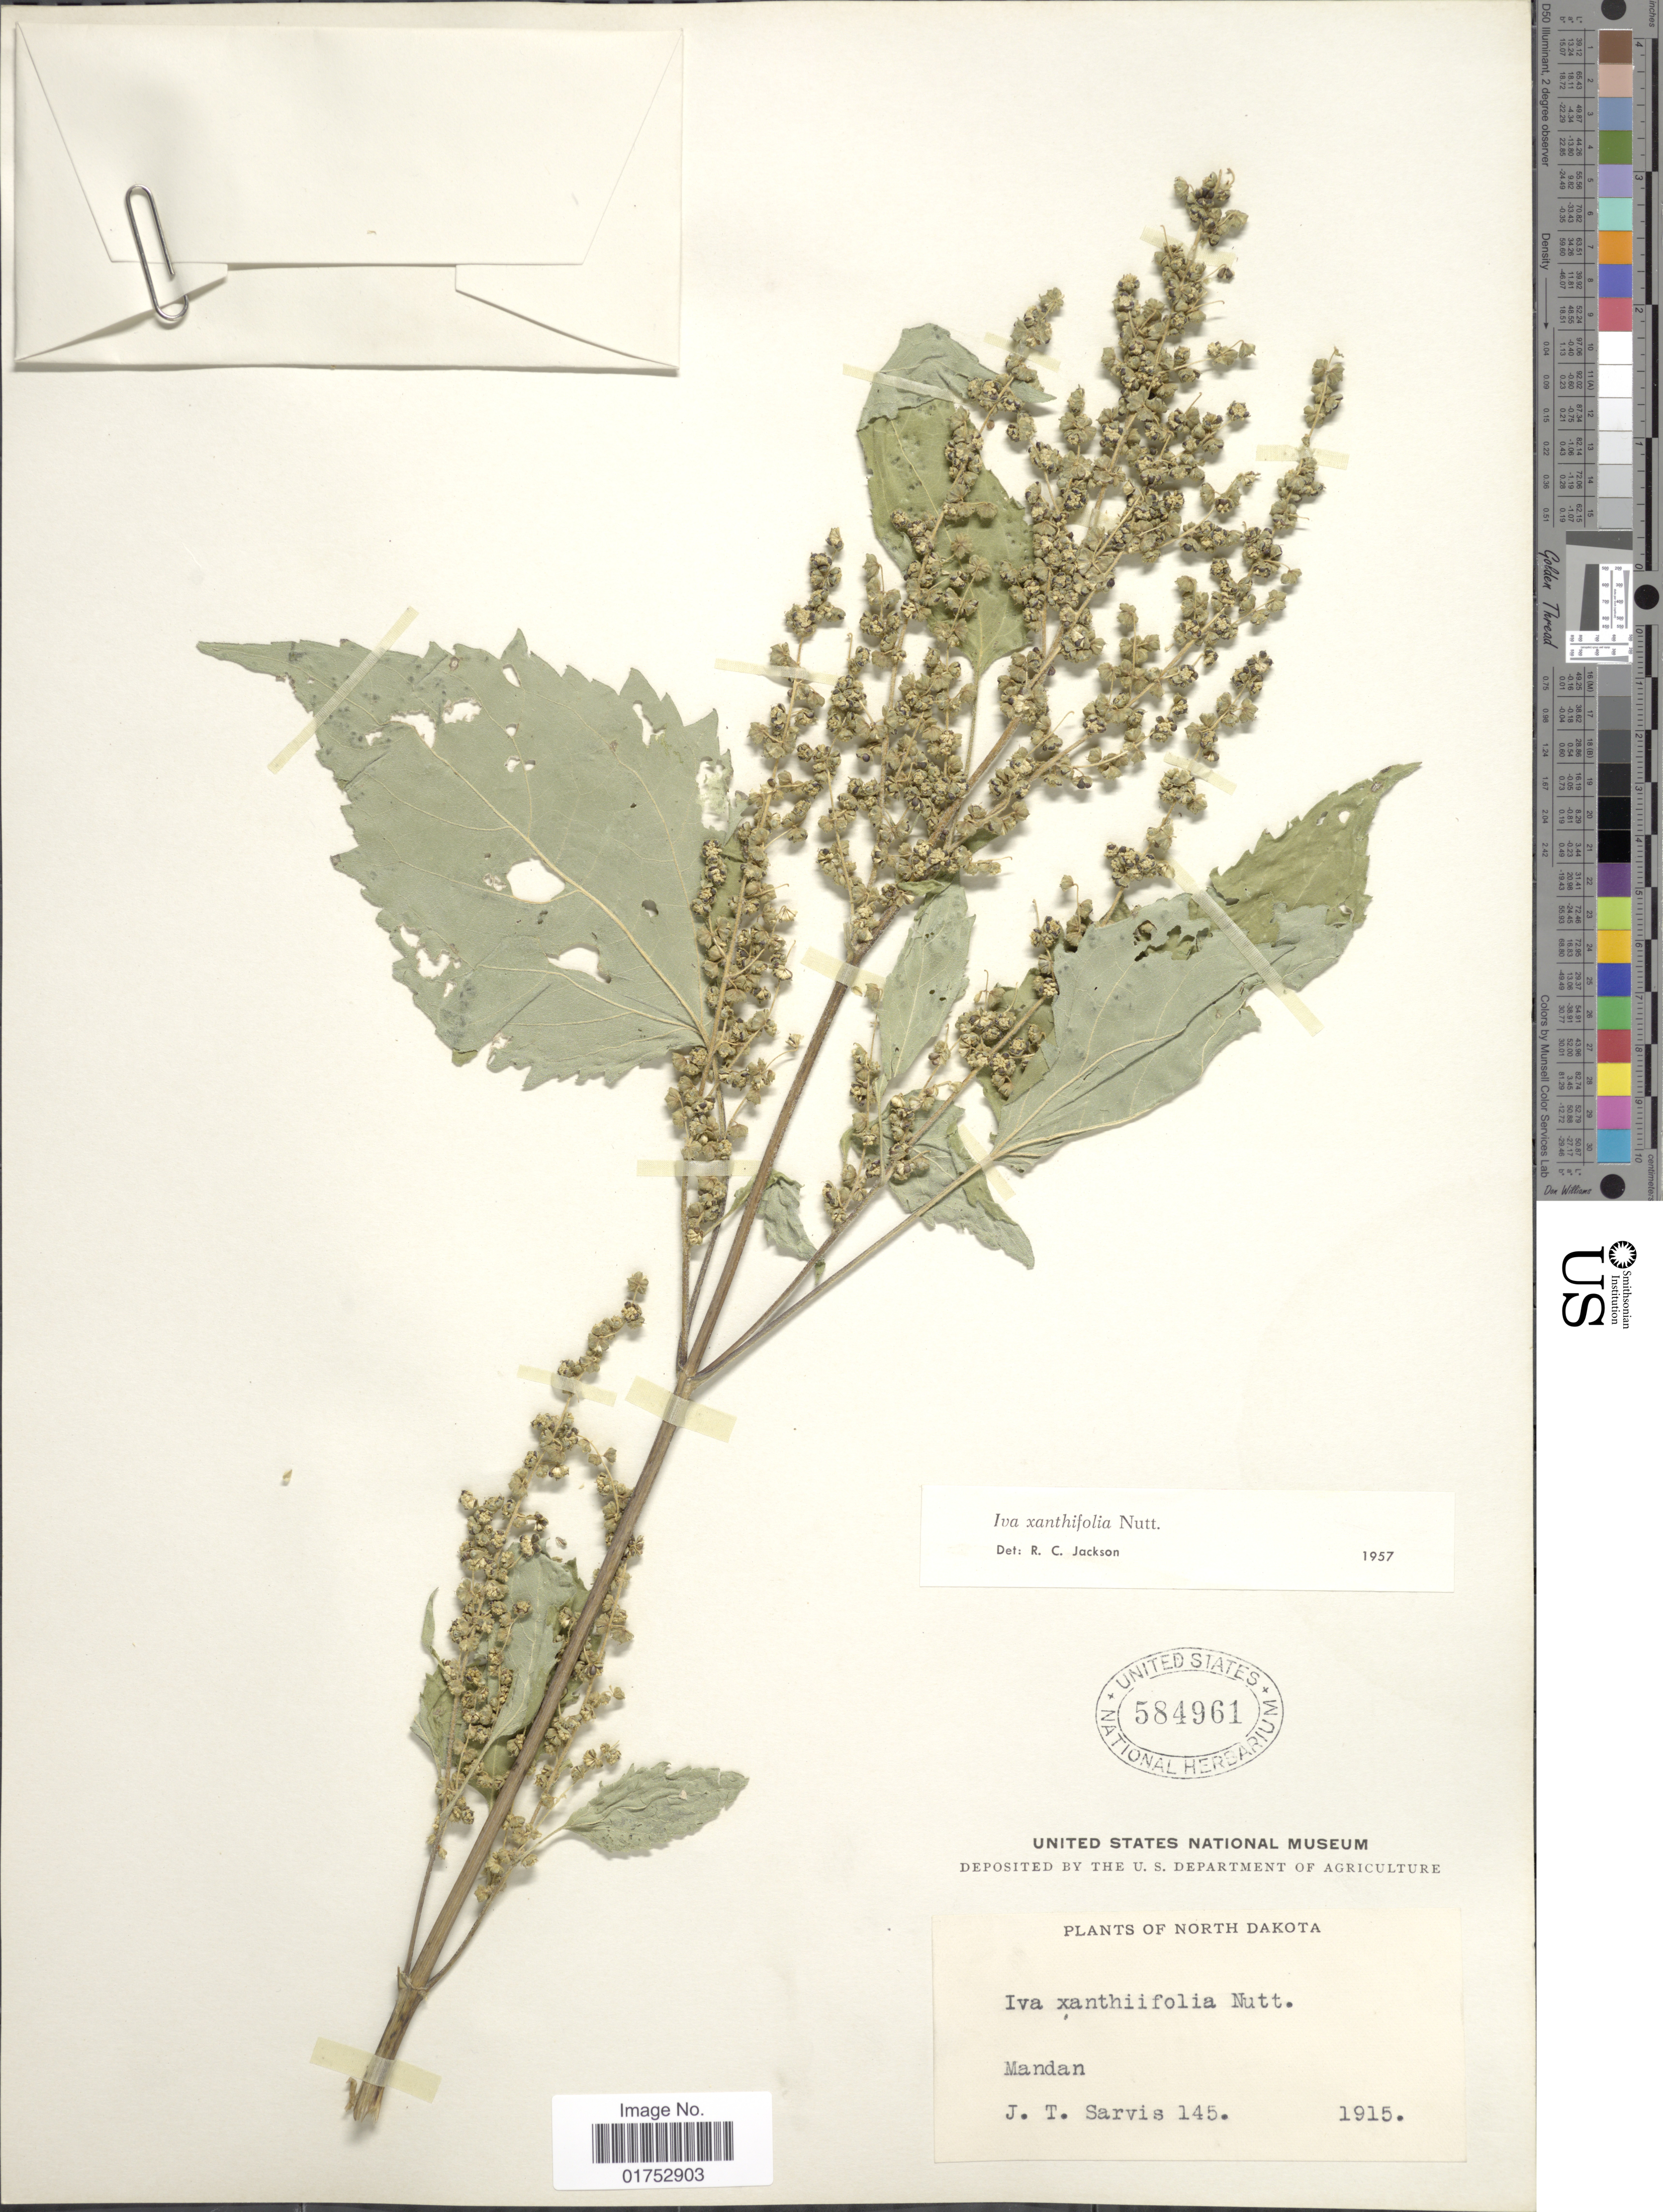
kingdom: Plantae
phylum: Tracheophyta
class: Magnoliopsida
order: Asterales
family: Asteraceae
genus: Iva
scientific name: Iva xanthifolia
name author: Nutt.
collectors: J. Sarvis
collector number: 145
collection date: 1915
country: United States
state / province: North Dakota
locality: Mandan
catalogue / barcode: US 584961